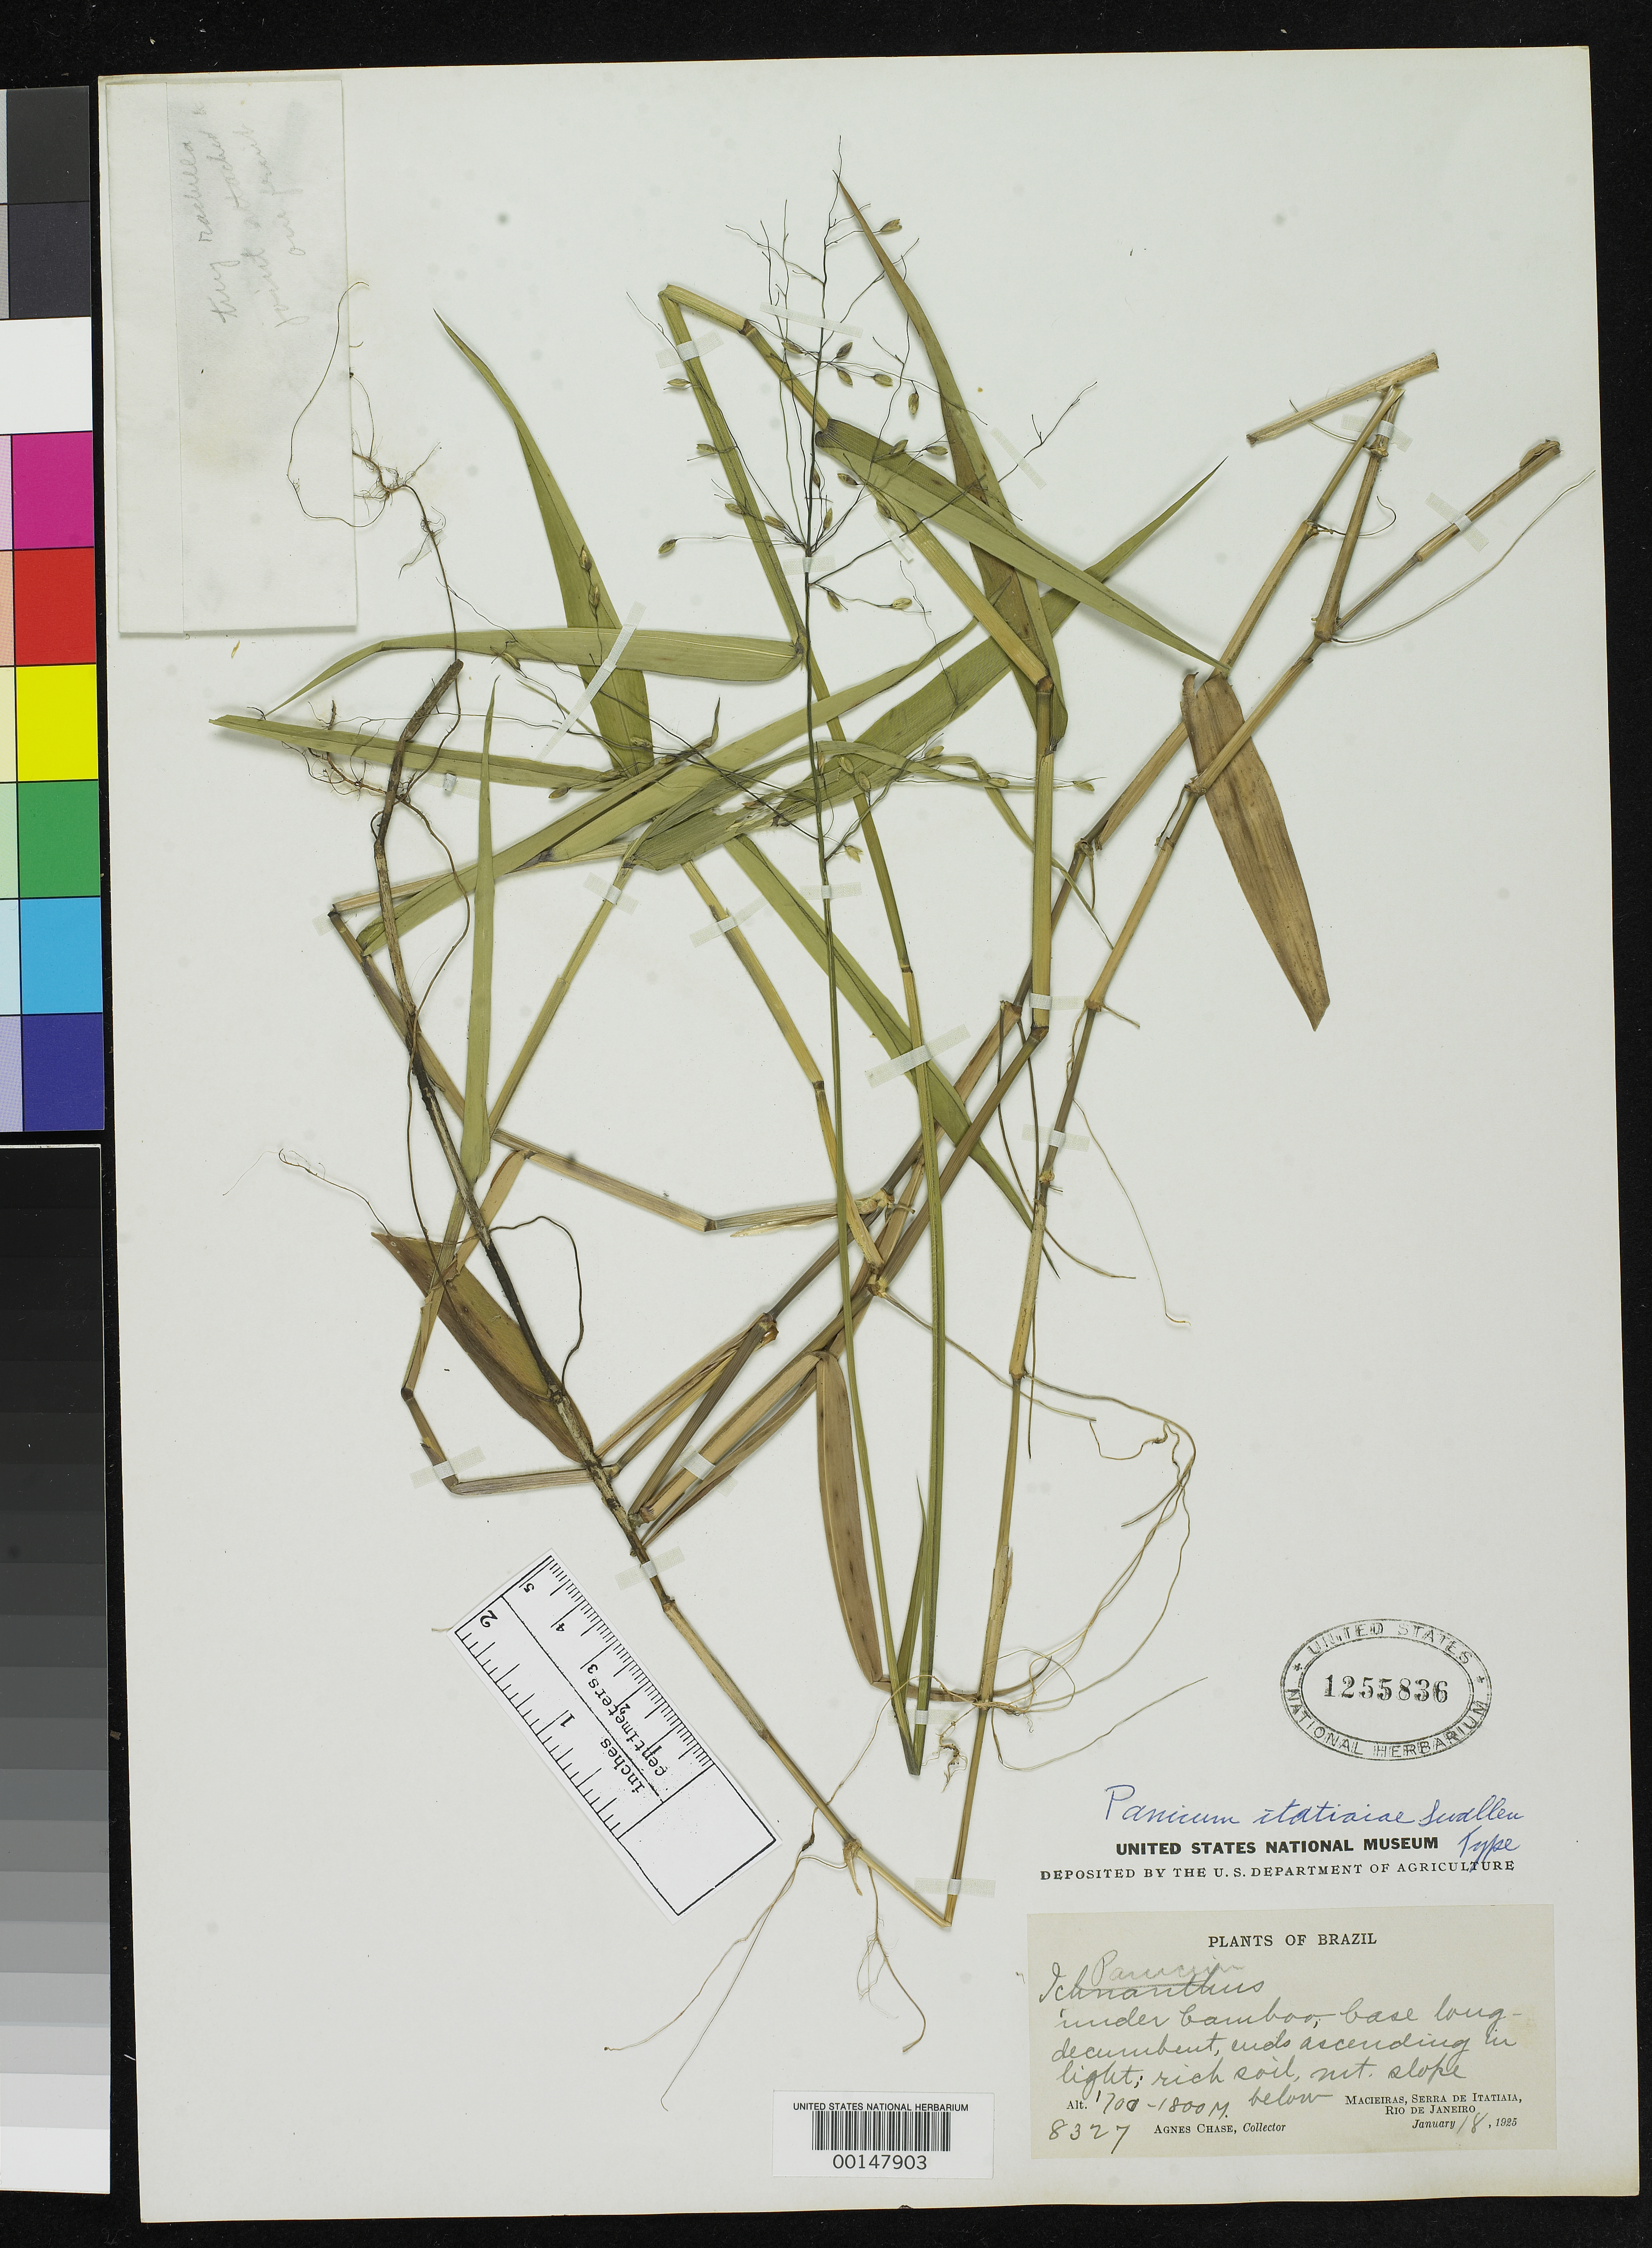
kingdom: Plantae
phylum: Tracheophyta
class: Liliopsida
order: Poales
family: Poaceae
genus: Panicum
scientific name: Panicum itatiaiae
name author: Swallen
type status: Holotype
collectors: A. Chase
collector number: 8327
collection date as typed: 18 Jan 1925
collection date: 1925-01-18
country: Brazil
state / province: Rio de Janeiro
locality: Macieiras, Serra de Itatiaia.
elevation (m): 700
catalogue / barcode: US 1255836